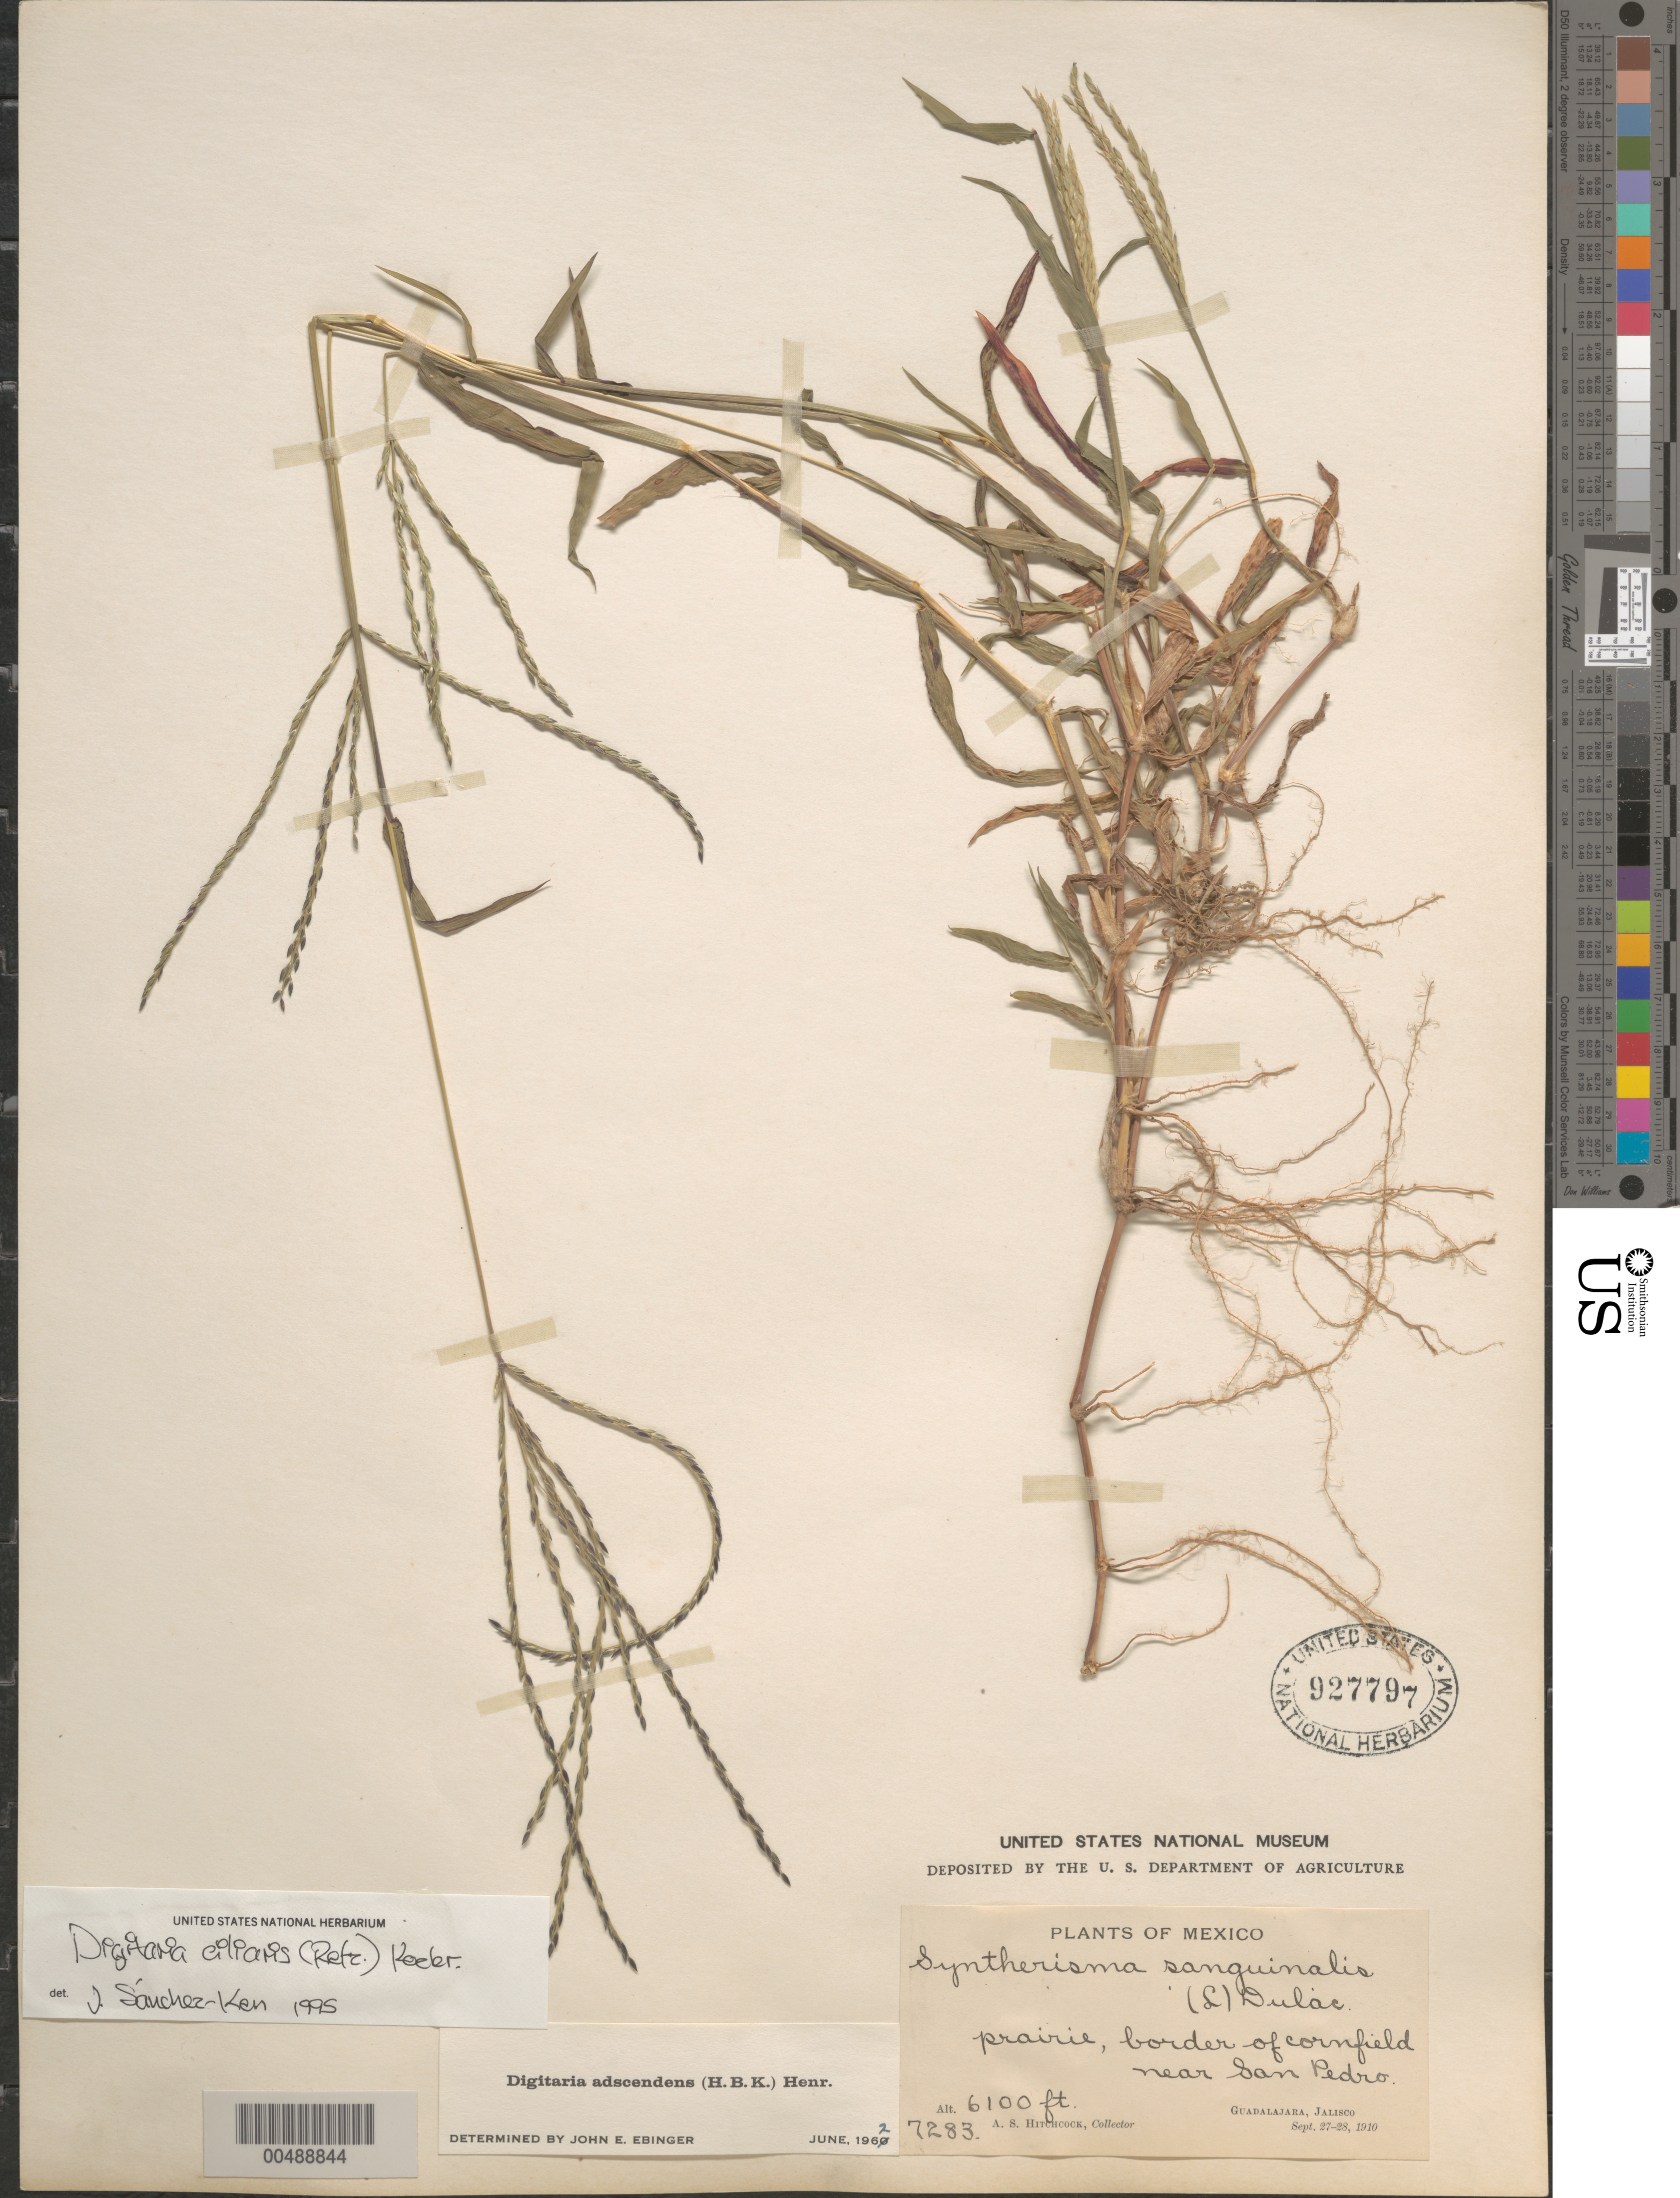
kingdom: Plantae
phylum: Tracheophyta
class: Liliopsida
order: Poales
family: Poaceae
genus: Digitaria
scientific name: Digitaria ciliaris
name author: (Retz.) Koeler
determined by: Sánchez-Ken, J. G.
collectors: A. S. Hitchcock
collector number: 7283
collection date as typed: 27 Sep 1910 to 28 Sep 1910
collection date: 1910-09-27/1910-09-28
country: Mexico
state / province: Jalisco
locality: Near San Pedro, Guadalajara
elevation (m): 1859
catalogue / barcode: US 927797